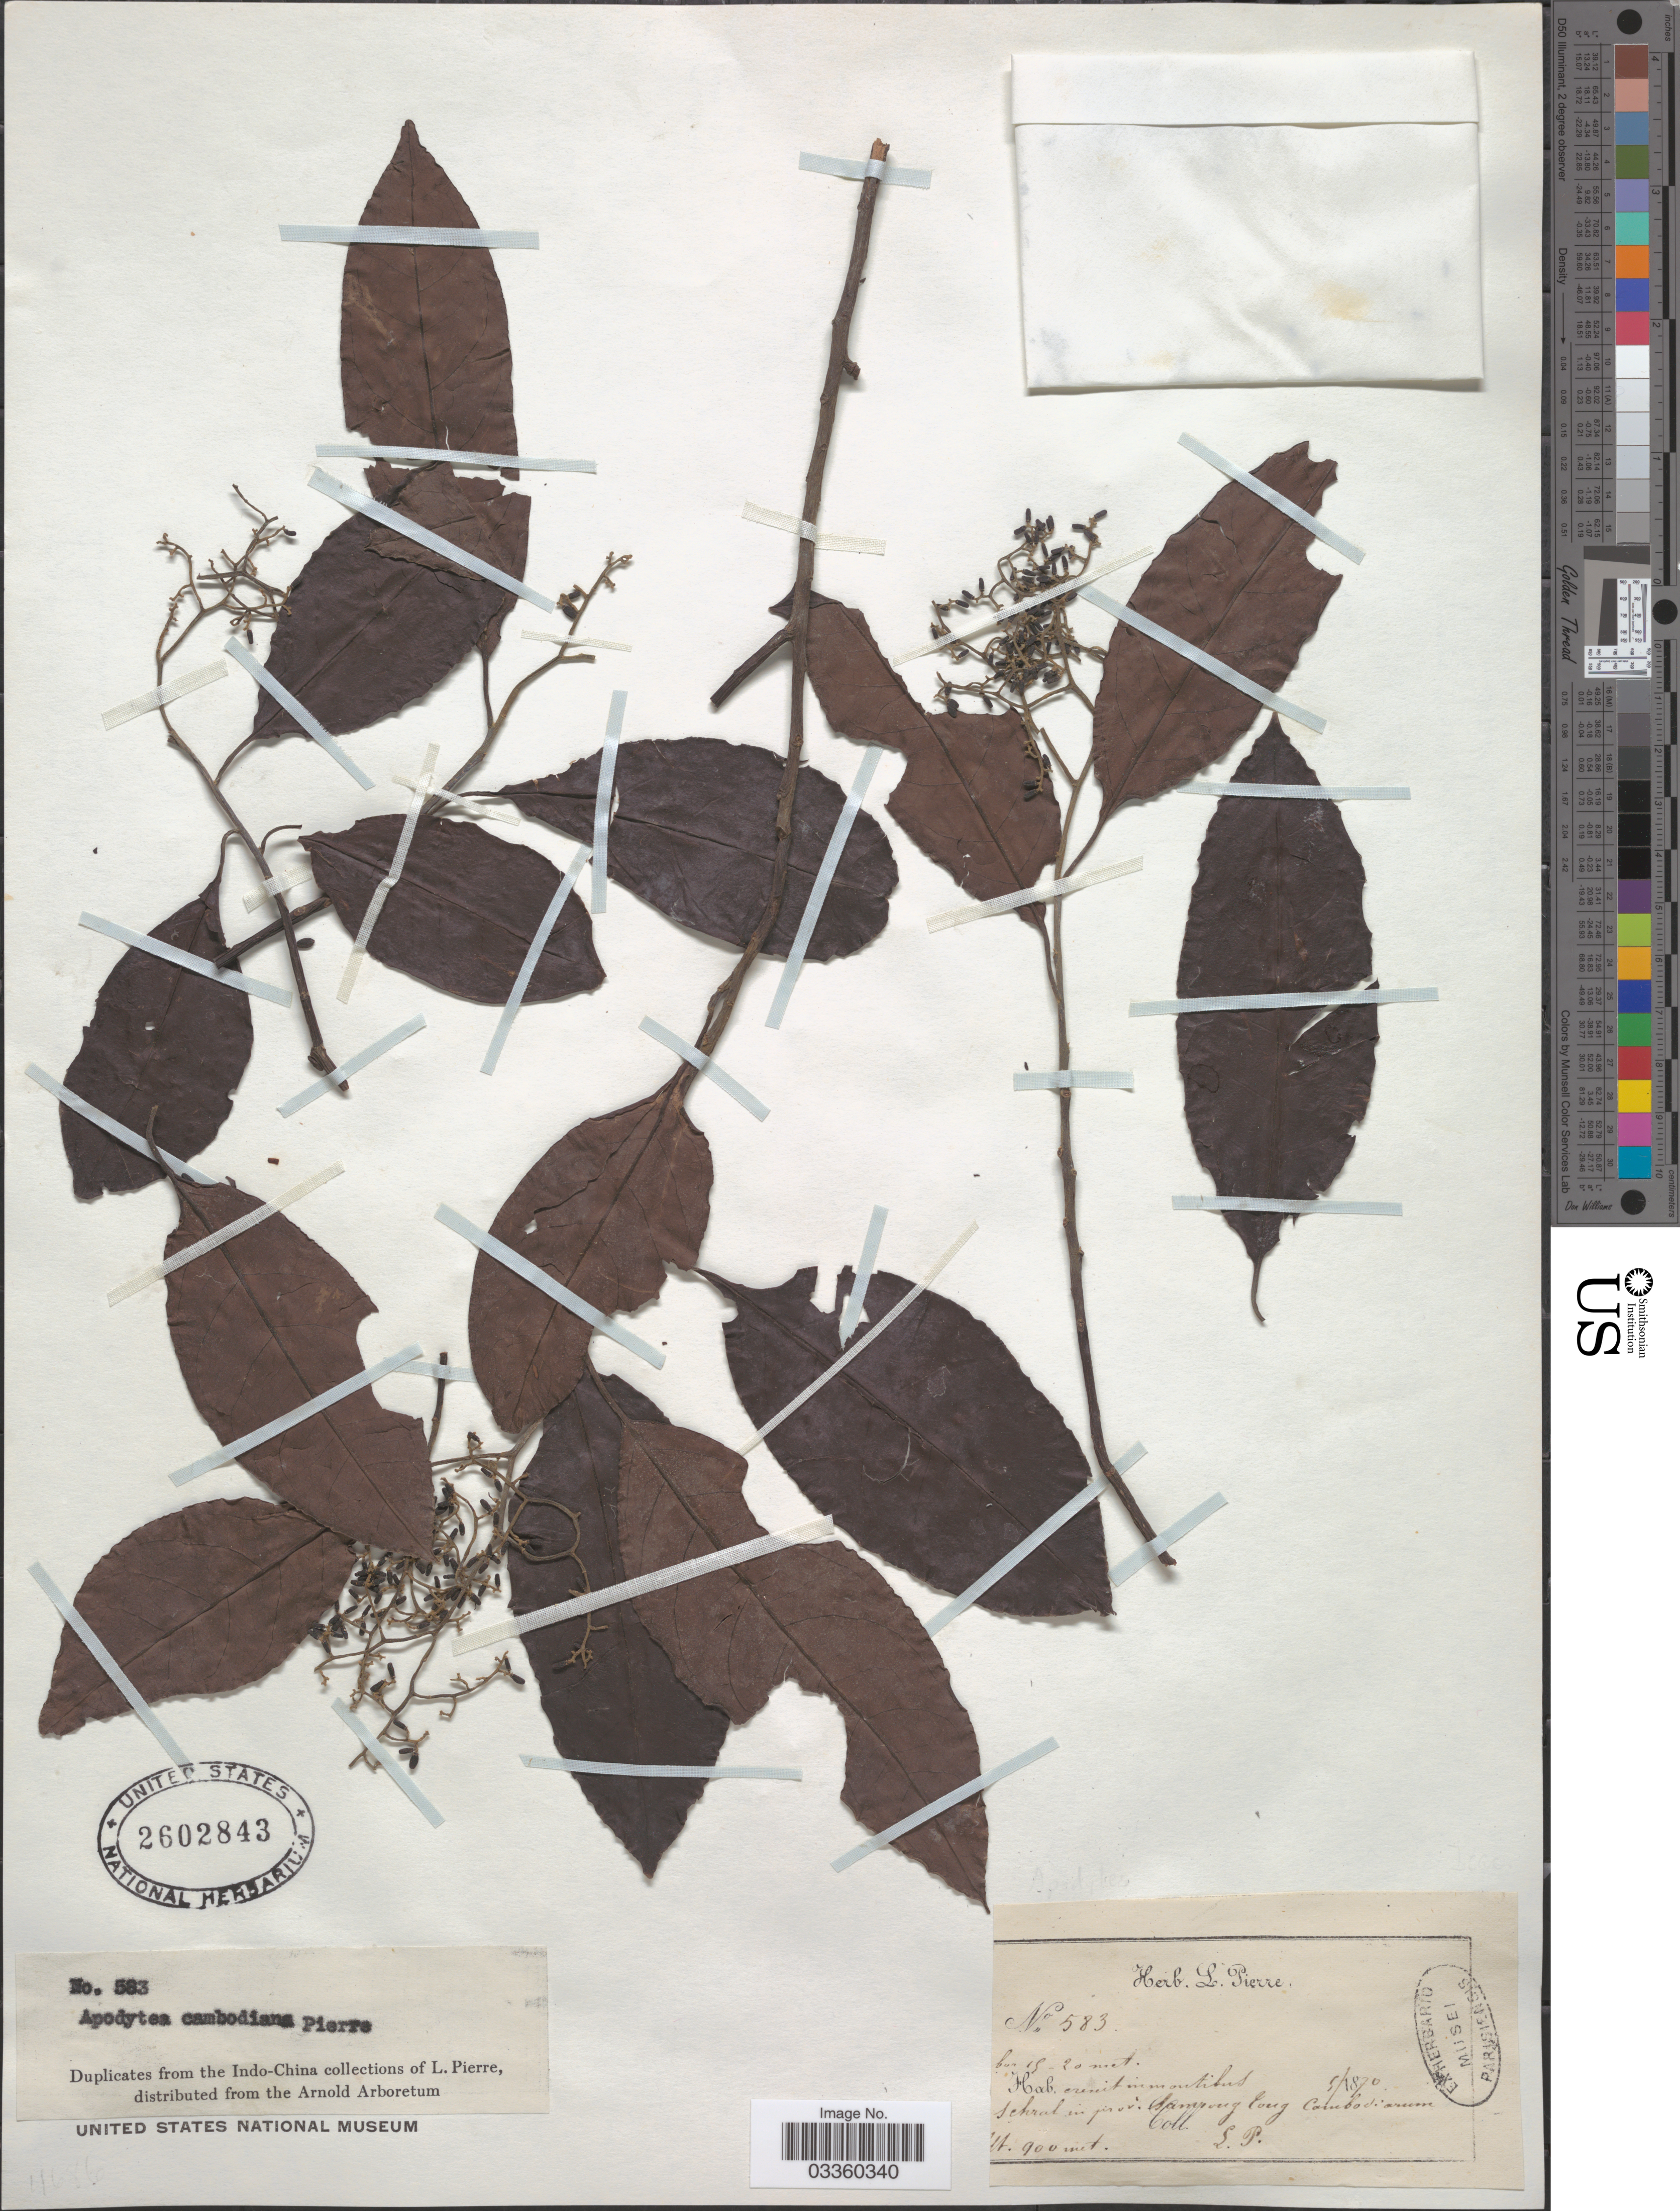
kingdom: Plantae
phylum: Tracheophyta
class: Magnoliopsida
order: Metteniusales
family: Metteniusaceae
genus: Apodytes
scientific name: Apodytes dimidiata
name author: E. Mey. ex Arn.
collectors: L. Pierre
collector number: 583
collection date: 1870-05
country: Cambodia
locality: Schral in [interpreted] prov. Samrong tong Cambodianum.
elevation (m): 900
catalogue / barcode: US 2602843